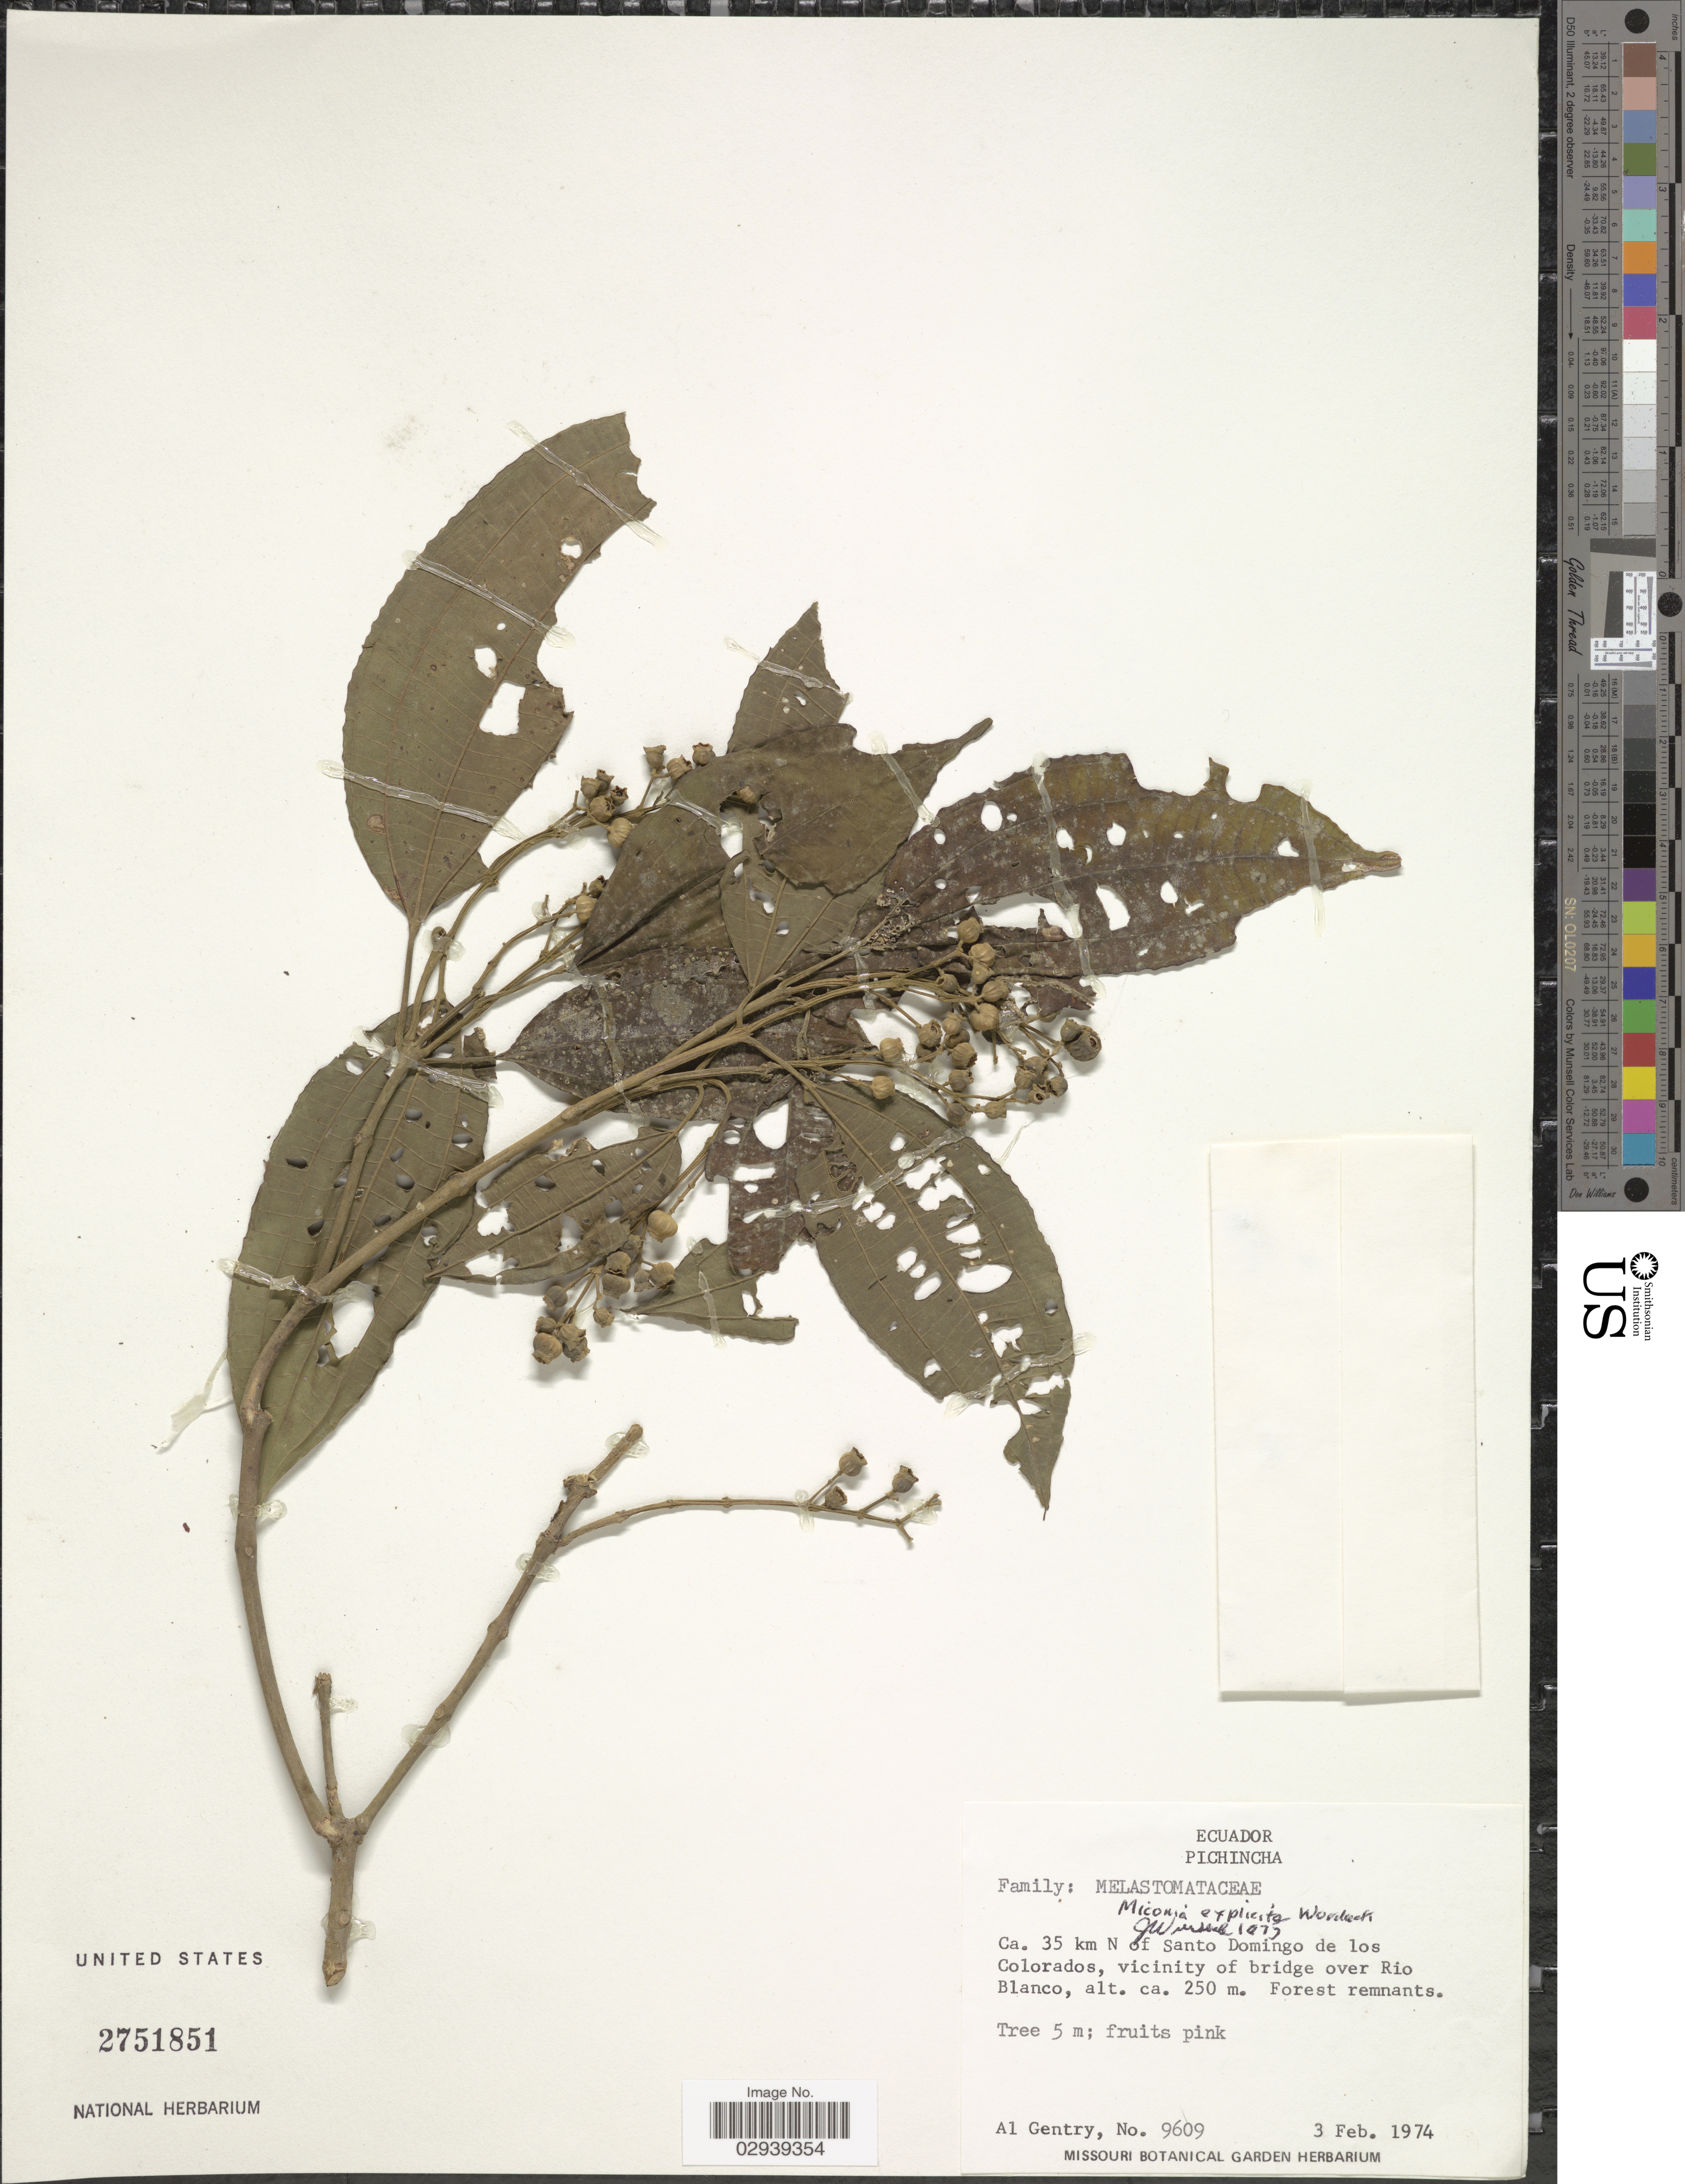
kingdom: Plantae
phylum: Tracheophyta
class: Magnoliopsida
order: Myrtales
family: Melastomataceae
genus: Miconia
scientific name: Miconia explicita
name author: Wurdack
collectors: A. H. Gentry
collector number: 9609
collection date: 1974-02-03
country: Ecuador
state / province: Pichincha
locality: Ca. 35 km N of Santo Domingo de los Colorados, vicinity of bridge over Rio Blanco.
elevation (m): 250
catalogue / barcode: US 2751851